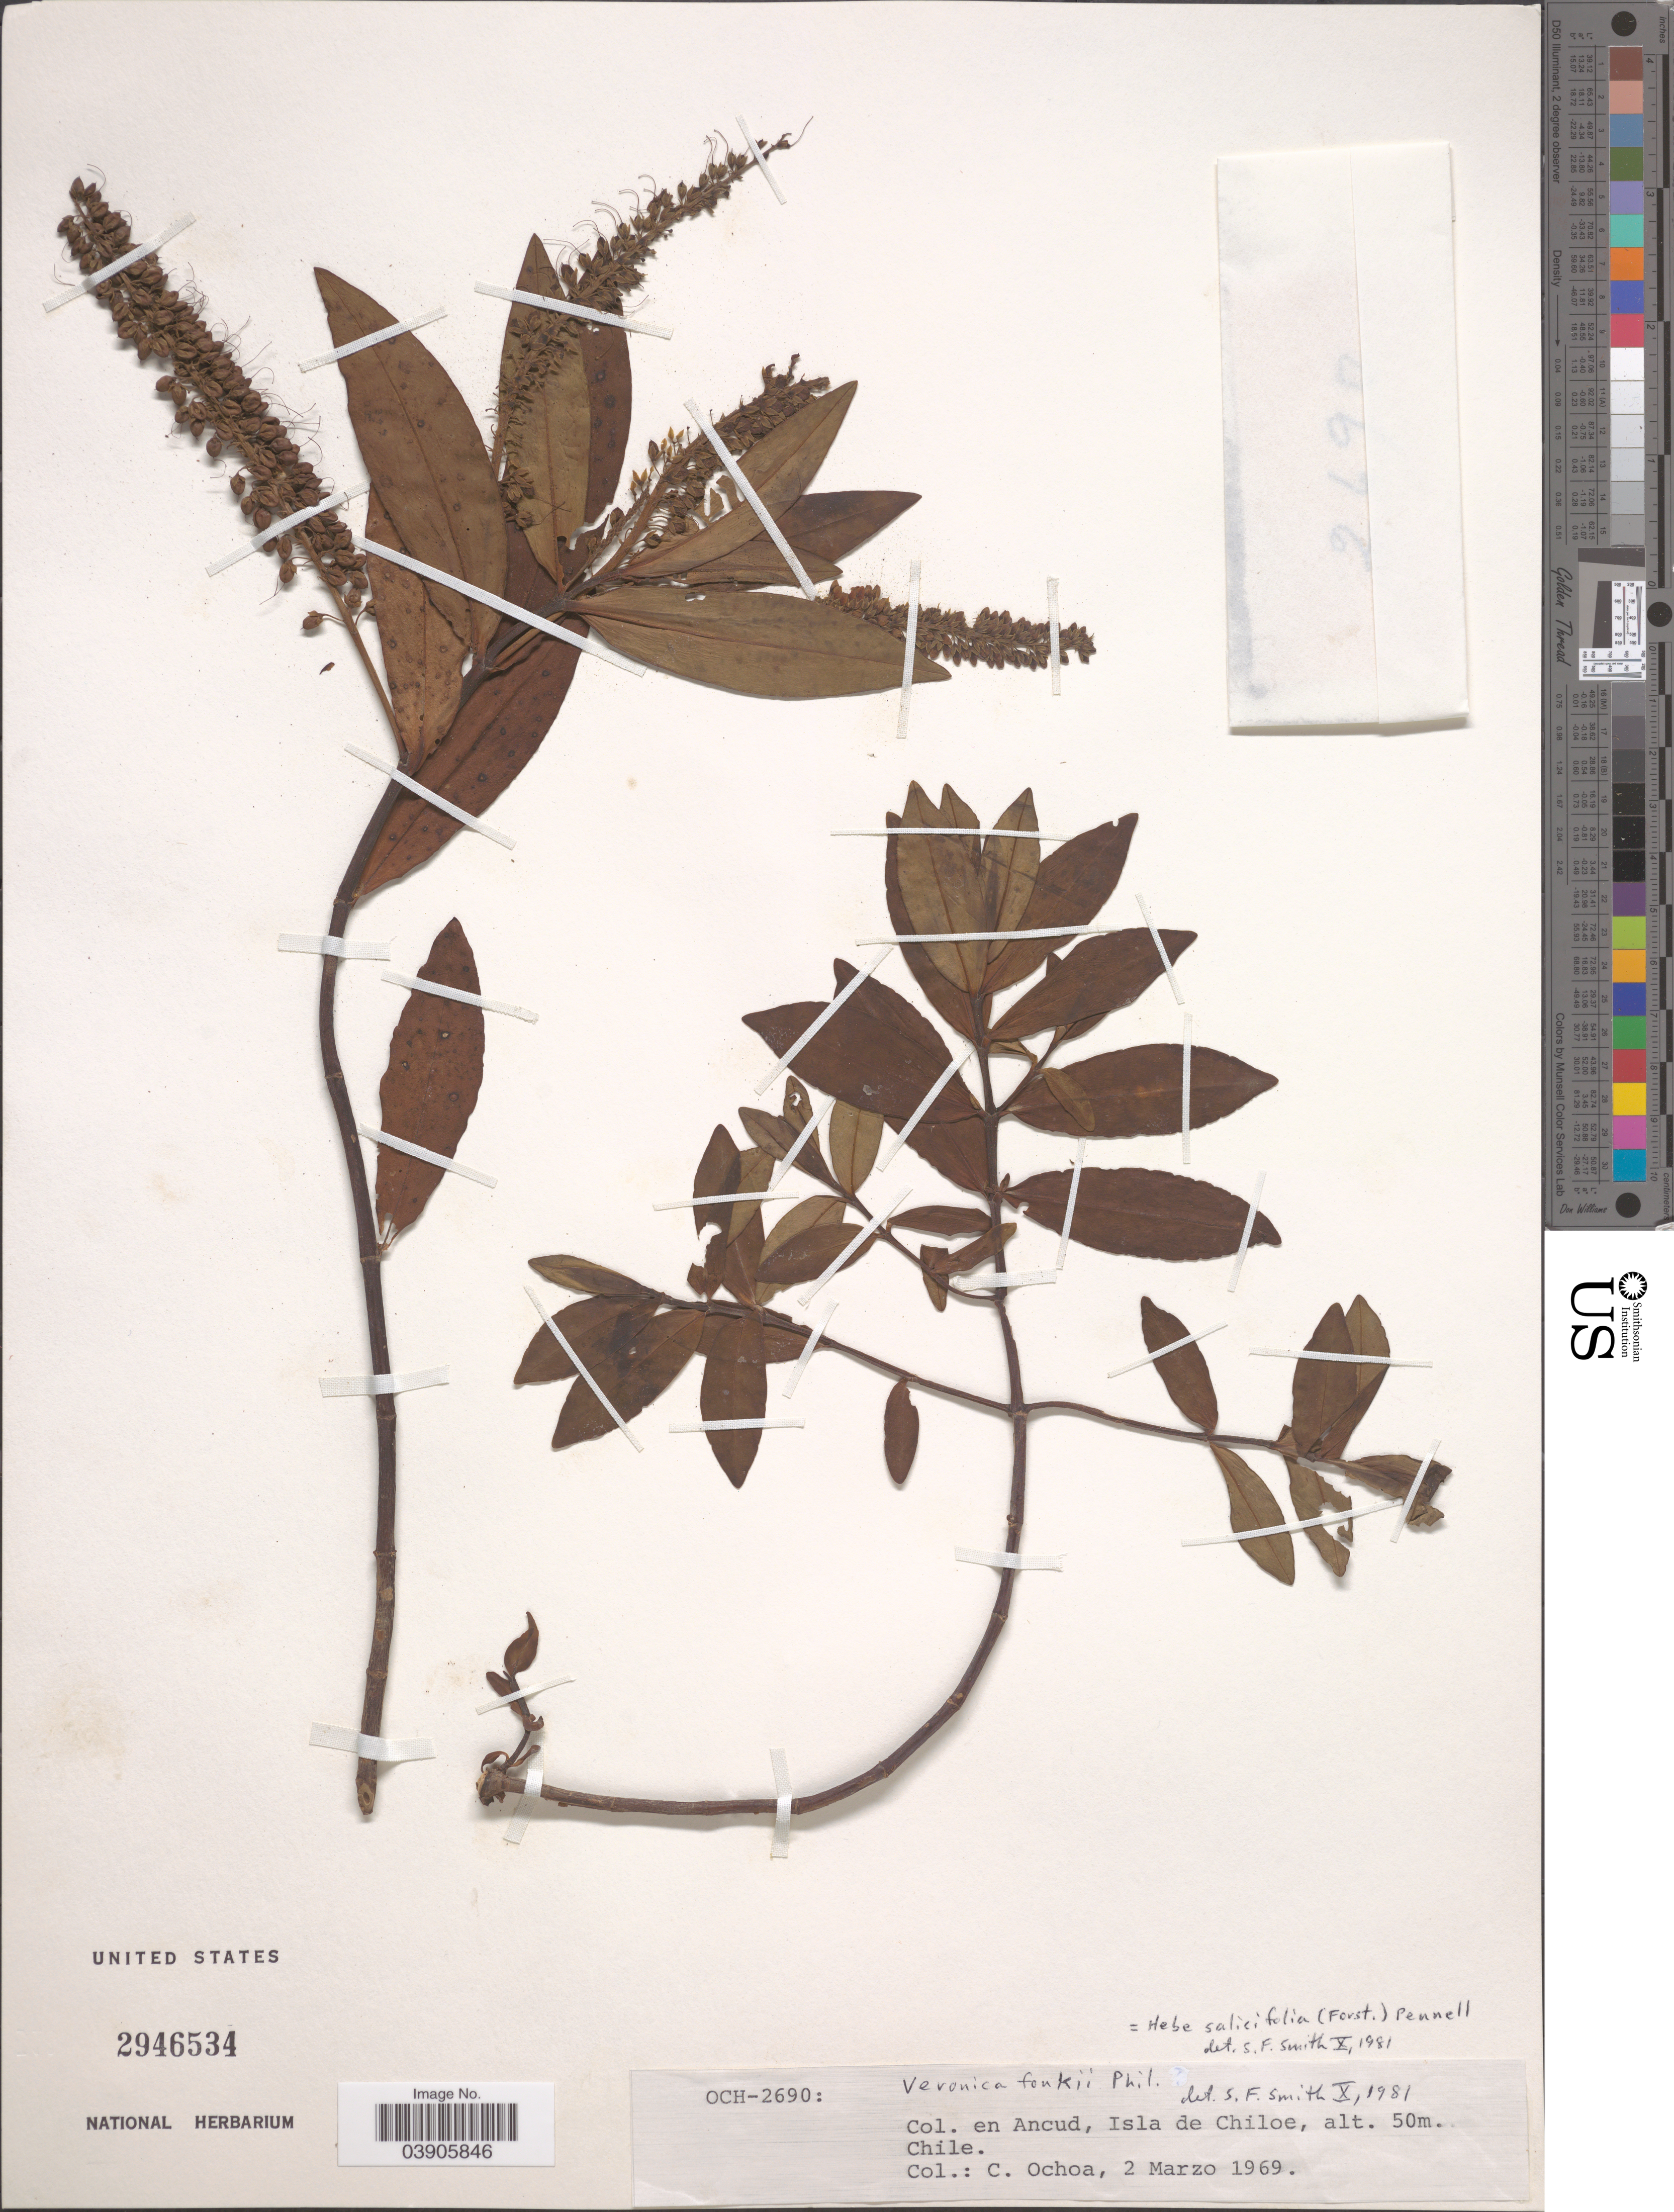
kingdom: Plantae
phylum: Tracheophyta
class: Magnoliopsida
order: Lamiales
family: Plantaginaceae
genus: Hebe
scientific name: Hebe salicifolia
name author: (G. Forst.) Pennell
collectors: C. Ochoa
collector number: OCH-2690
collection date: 1969-03-02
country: Chile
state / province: Arica y Parinacota (XV)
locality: Ancud, Isla de Chiloe.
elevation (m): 50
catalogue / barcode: US 2946534